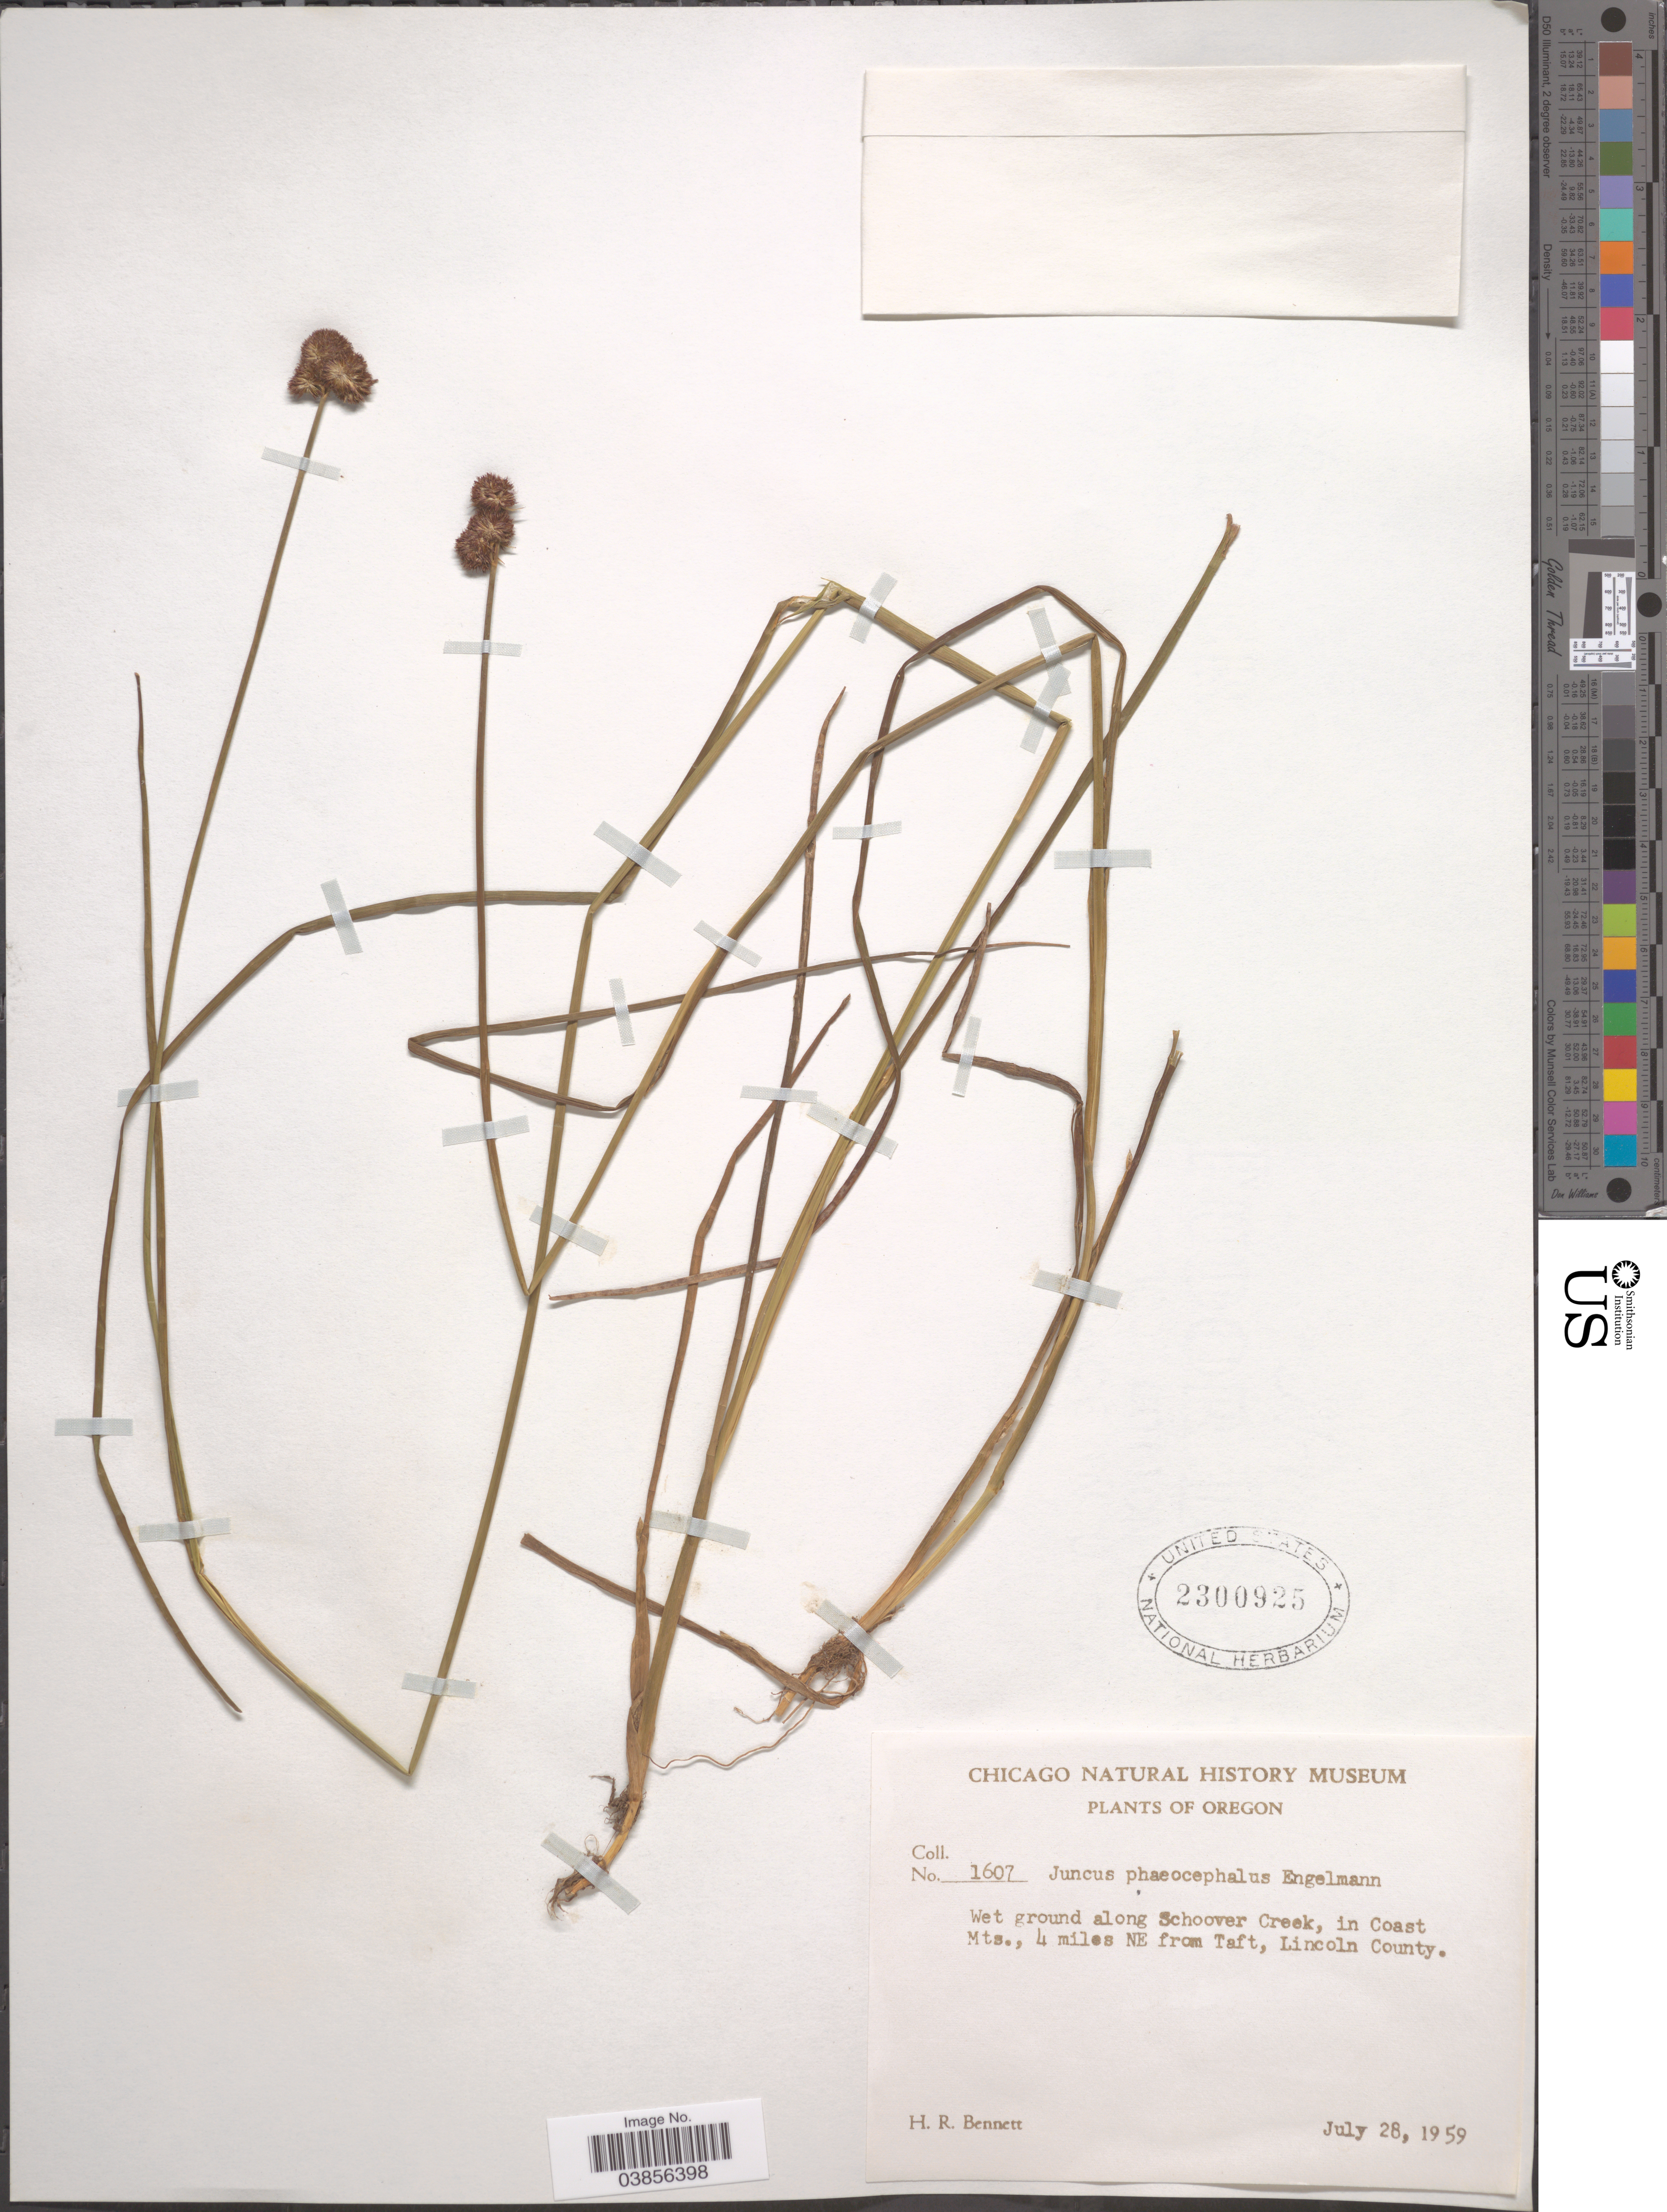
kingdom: Plantae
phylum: Tracheophyta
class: Liliopsida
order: Poales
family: Juncaceae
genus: Juncus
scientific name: Juncus phaeocephalus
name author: Engelm.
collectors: H. R. Bennett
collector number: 1607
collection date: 1959-07-28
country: United States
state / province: Oregon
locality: Along Schoover Creek, in Coast Mts., 4 miles NE from Taft, Lincoln County.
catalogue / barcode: US 2300925